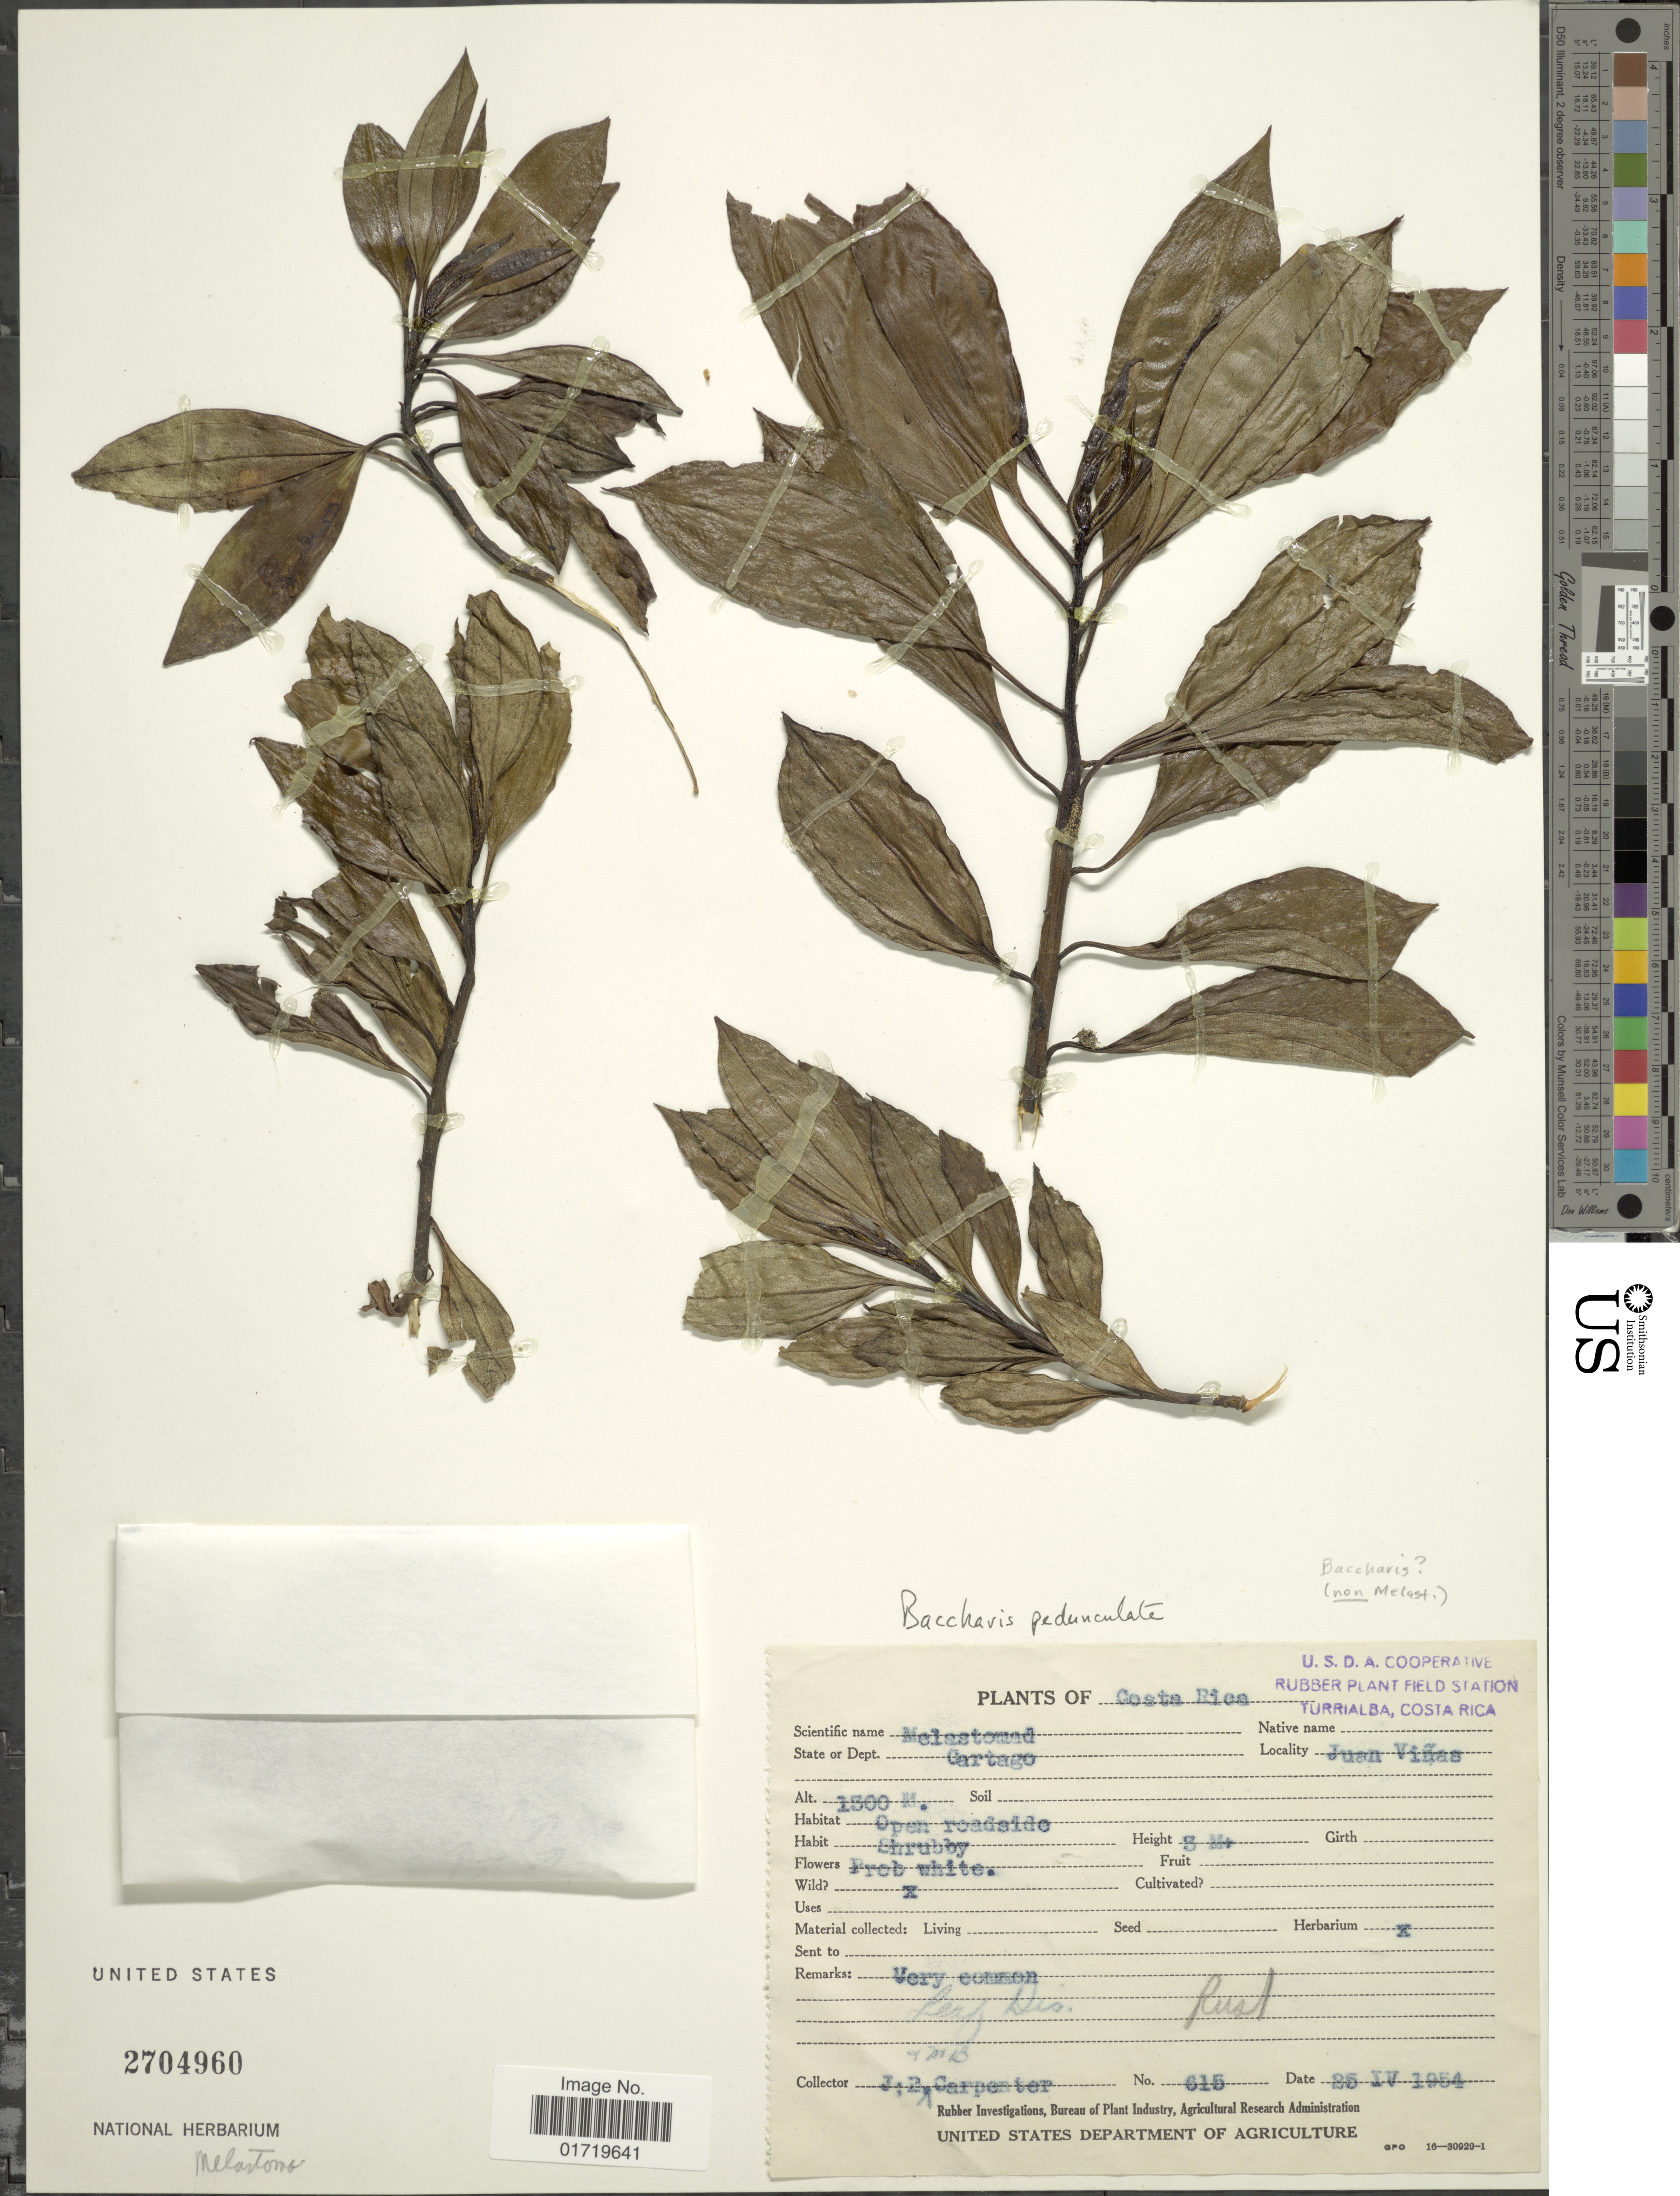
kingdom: Plantae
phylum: Tracheophyta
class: Magnoliopsida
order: Asterales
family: Asteraceae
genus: Baccharis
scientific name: Baccharis pedunculata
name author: (Mill.) Cabrera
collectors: J. Carpenter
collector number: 615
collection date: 1954-04-26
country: Costa Rica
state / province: Cartago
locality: State or Dept. Cartago, Juan Vinas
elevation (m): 1500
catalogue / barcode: US 2704960